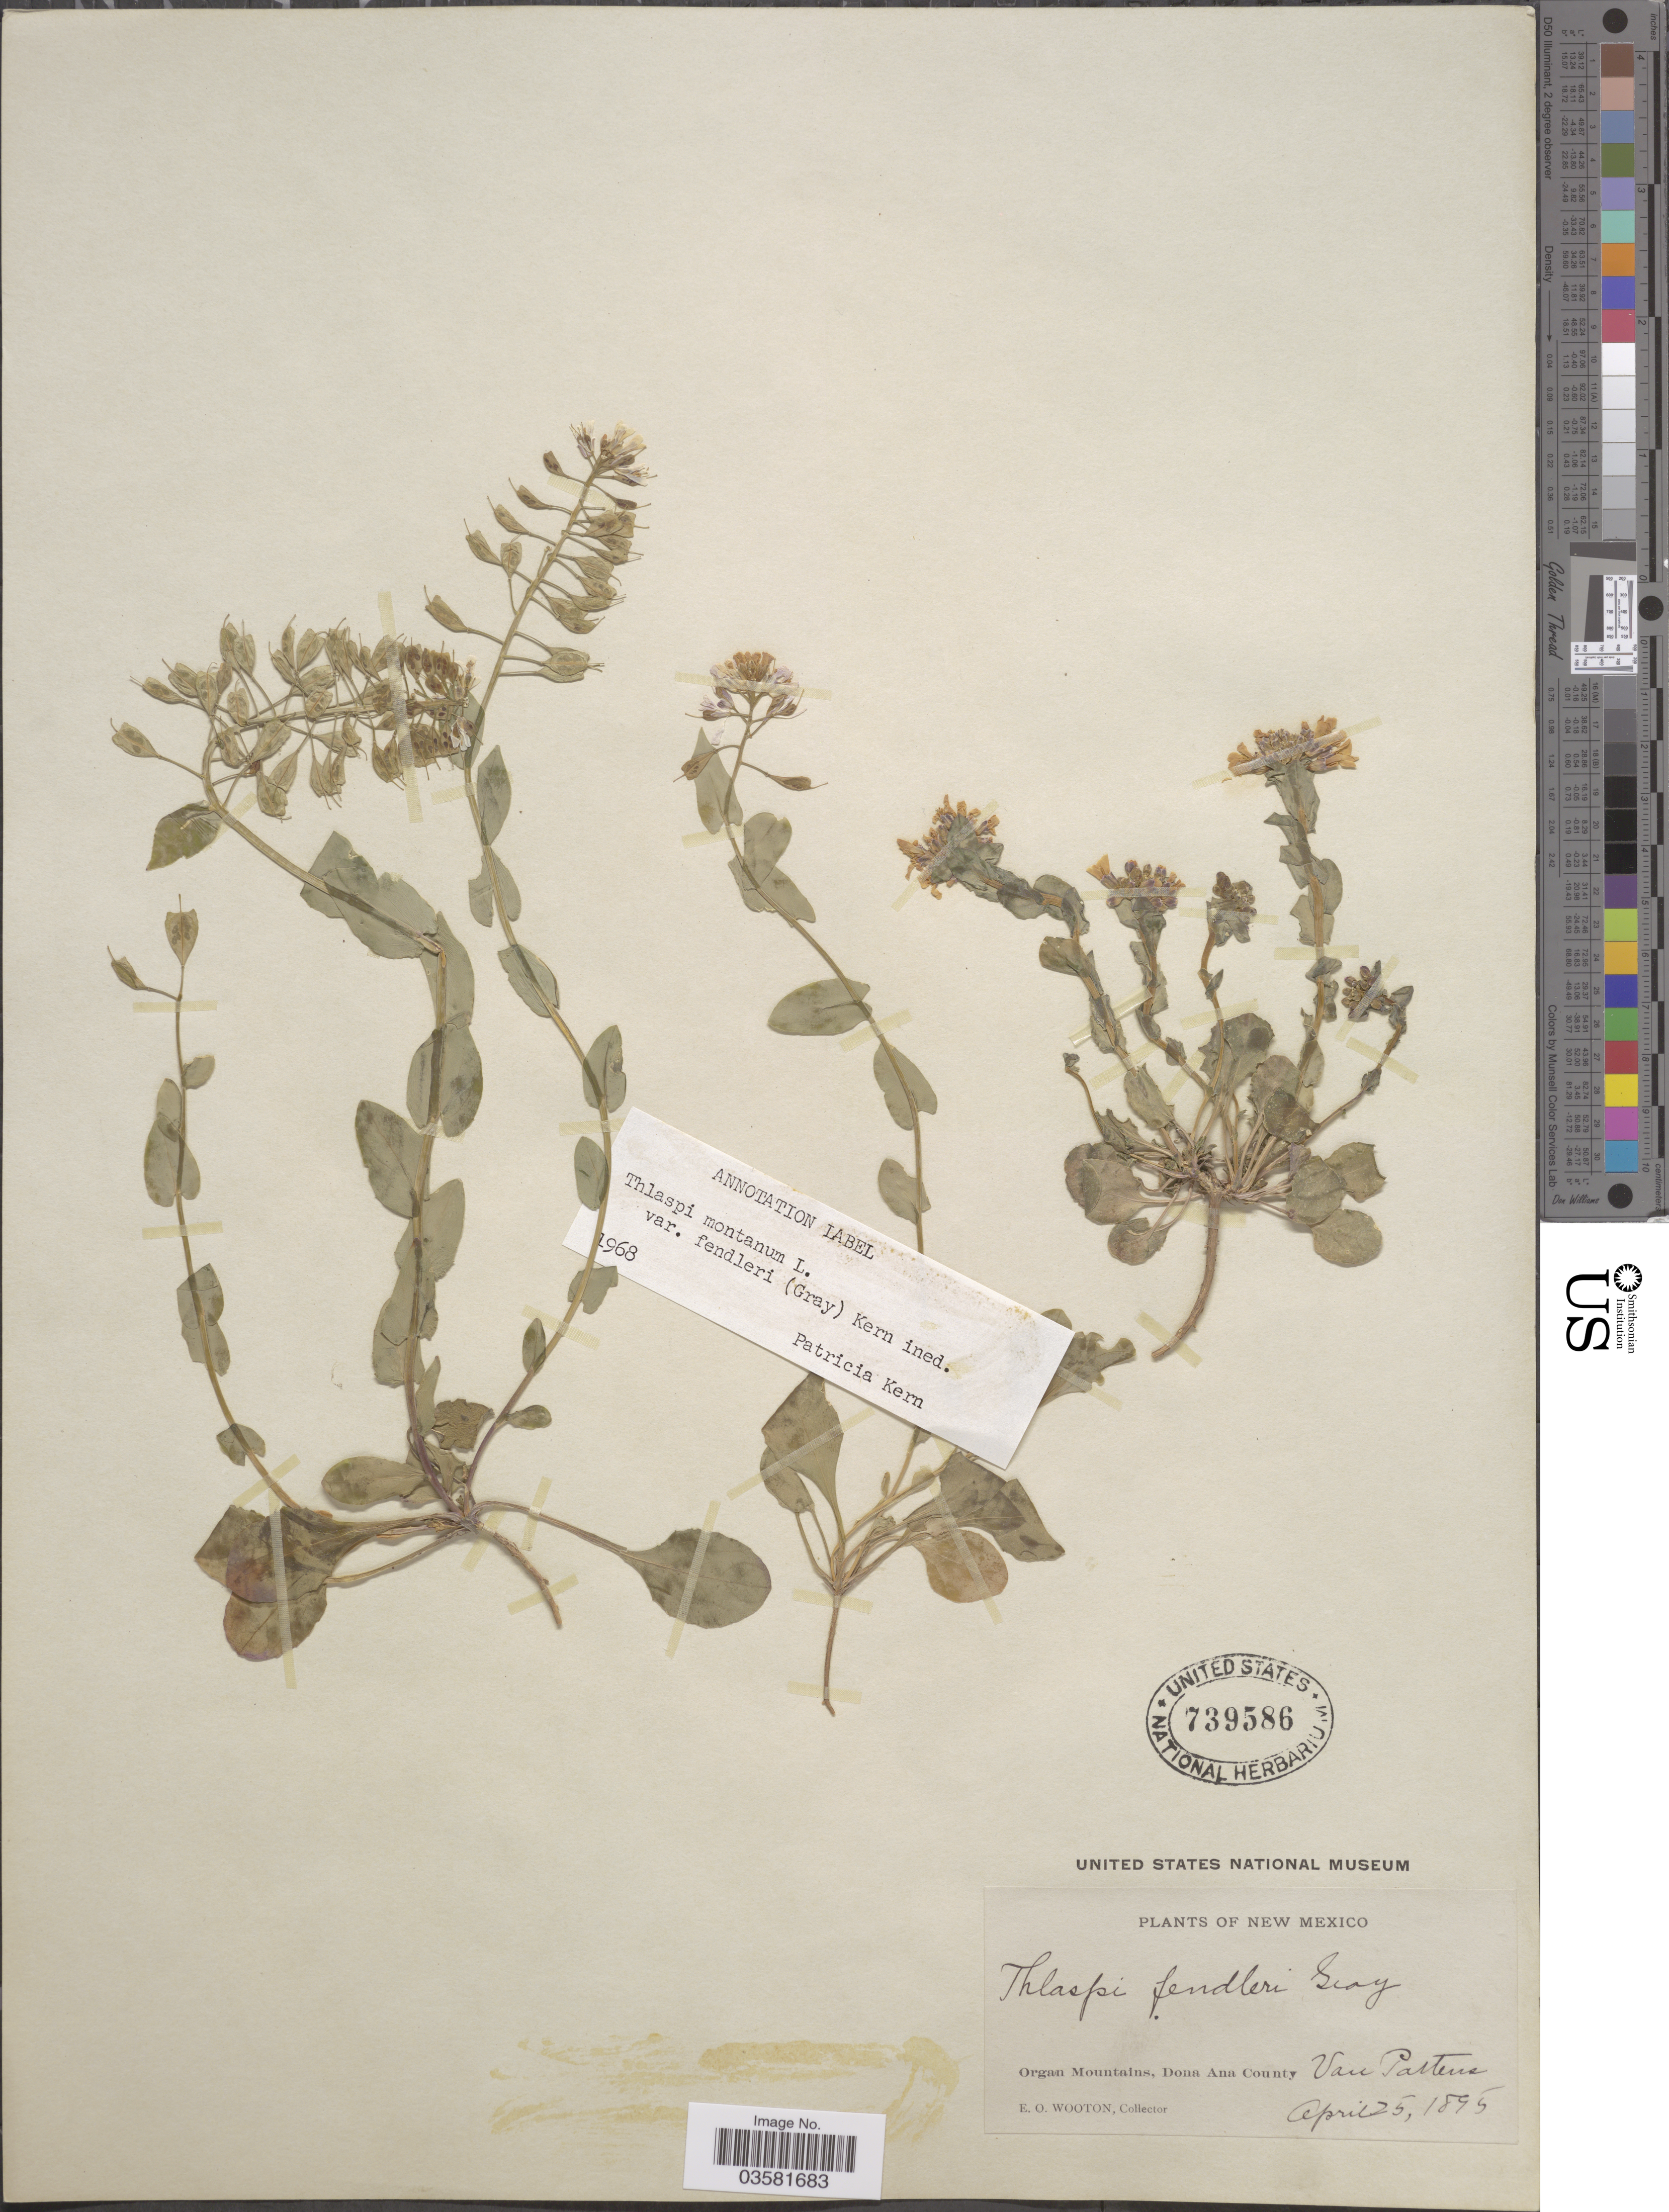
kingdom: Plantae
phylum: Tracheophyta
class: Magnoliopsida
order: Brassicales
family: Brassicaceae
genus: Thlaspi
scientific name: Thlaspi montanum var. fendleri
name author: (A. Gray) P.K. Holmgren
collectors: E. O. Wooton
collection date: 1895-04-25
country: United States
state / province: New Mexico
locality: Organ Mountains, Dona Ana County. Van Pattens.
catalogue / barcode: US 739586